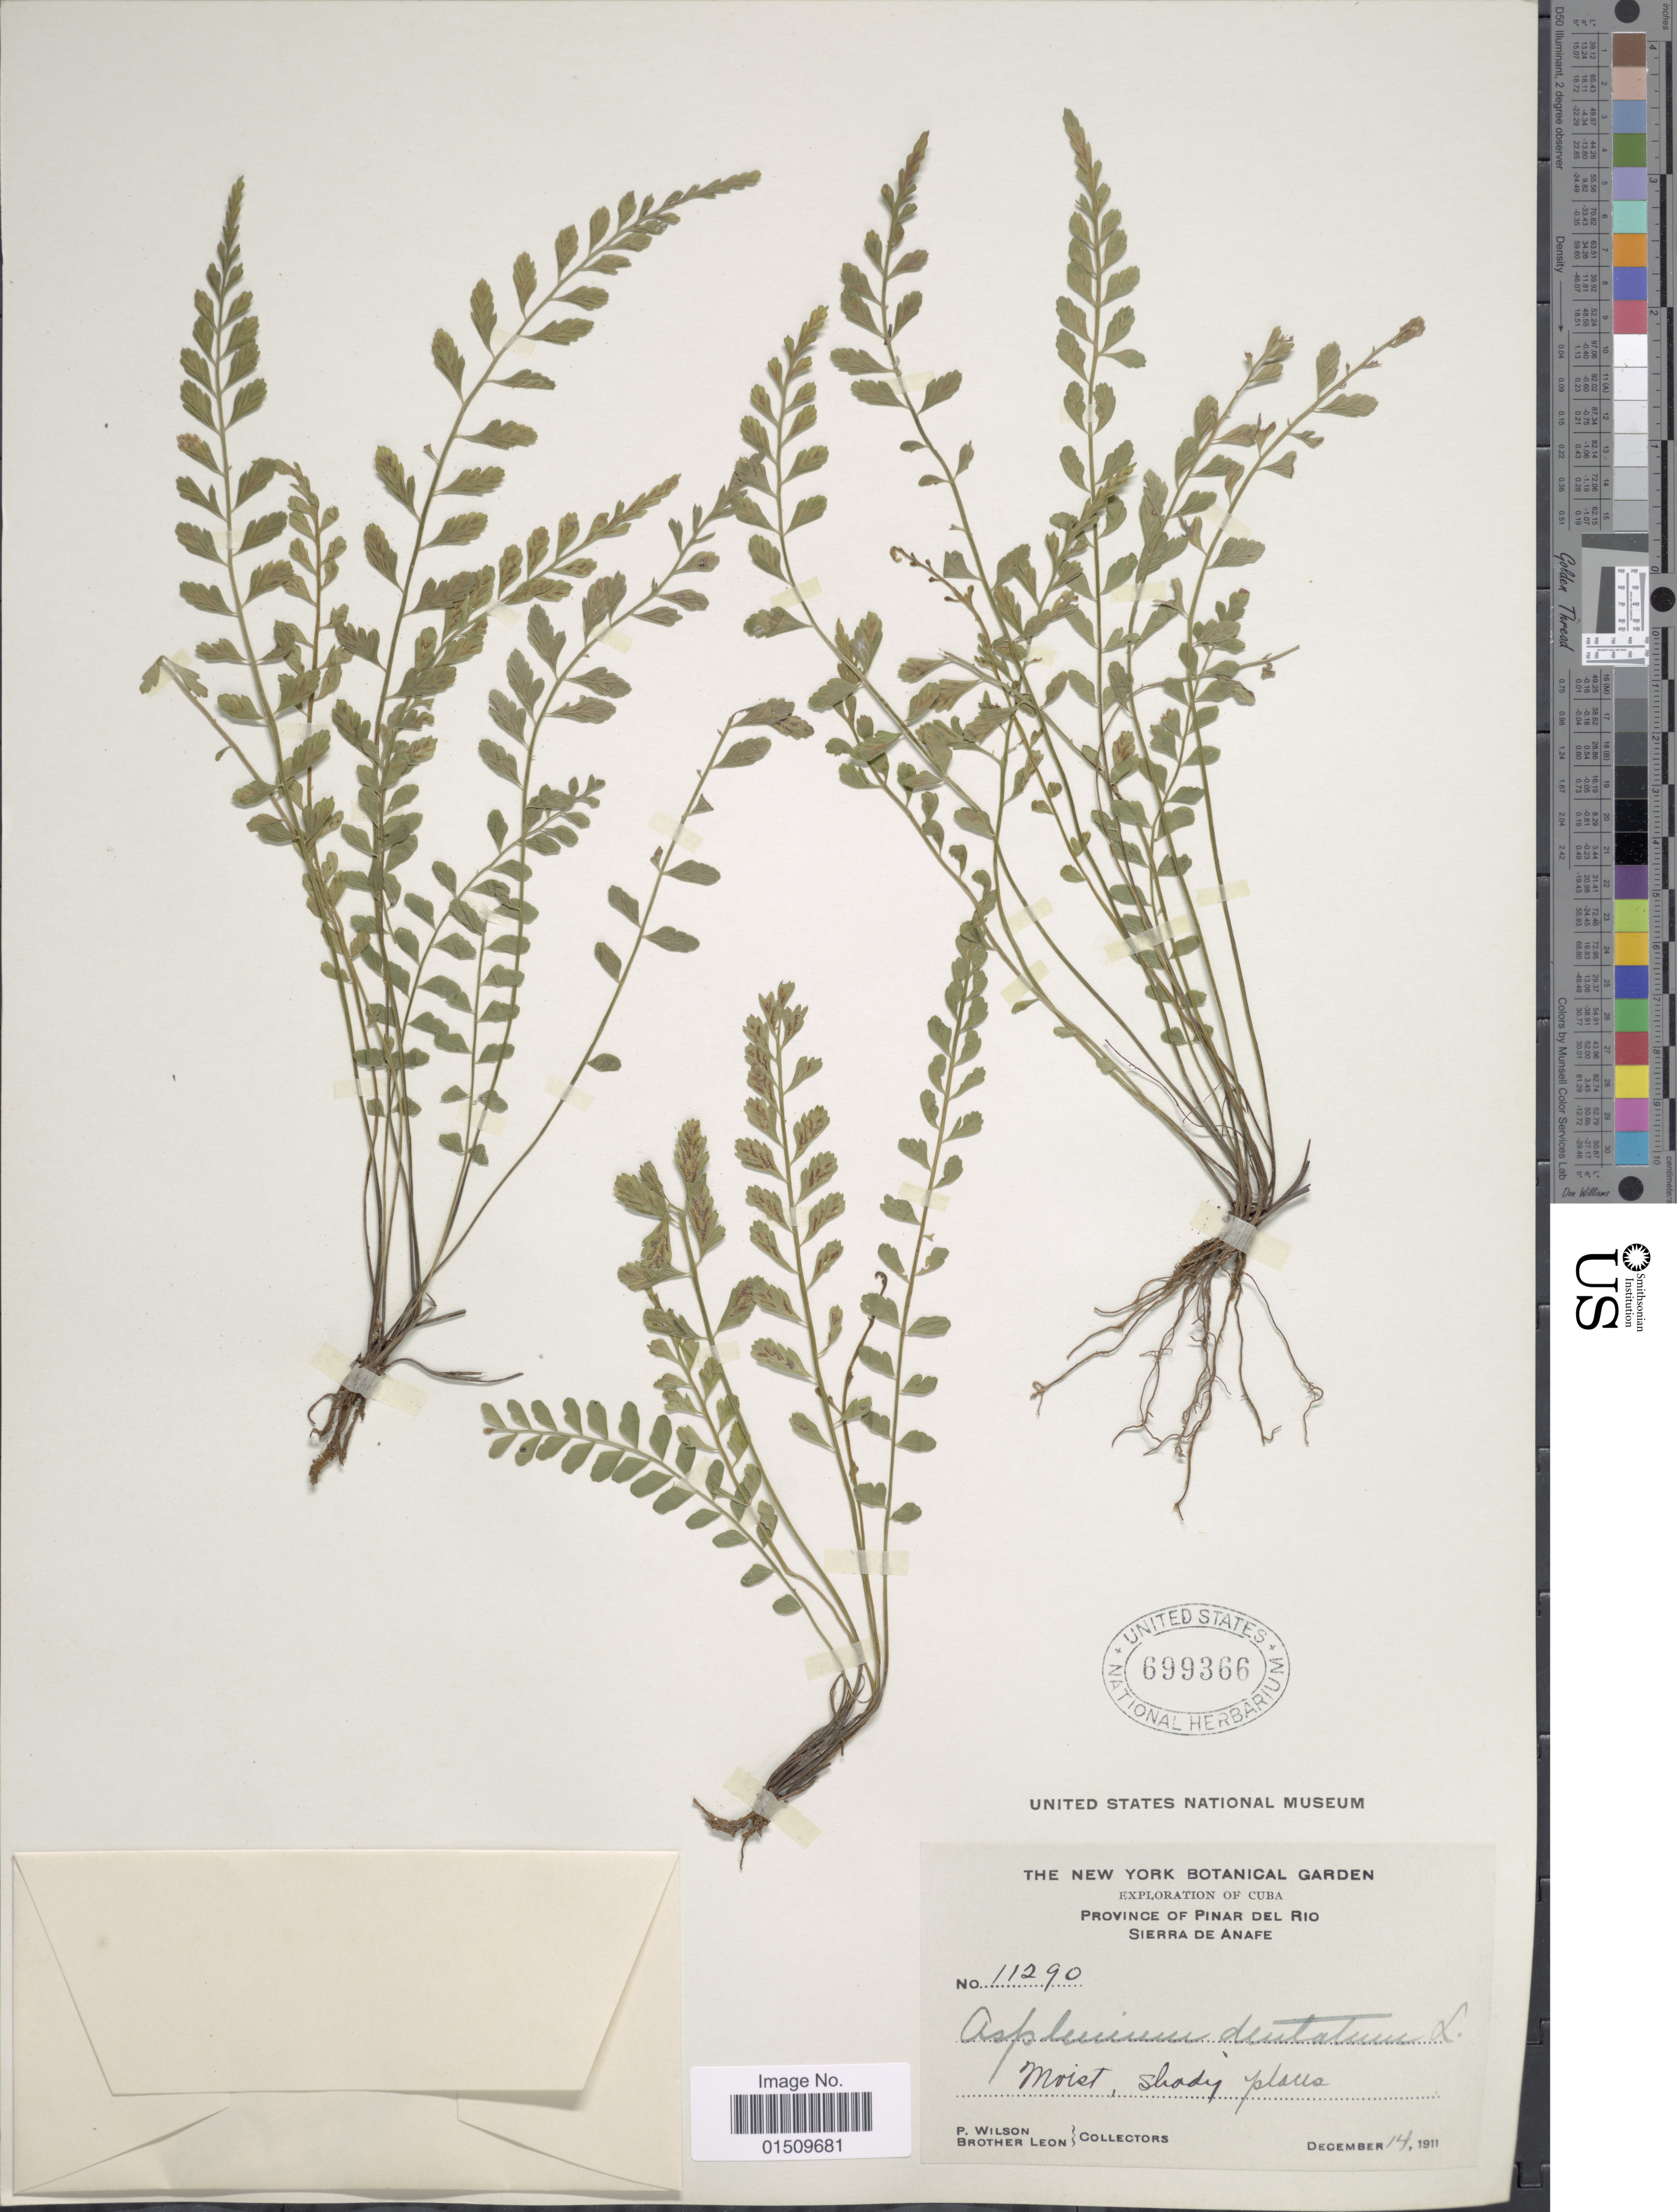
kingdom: Plantae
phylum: Tracheophyta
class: Polypodiopsida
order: Polypodiales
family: Aspleniaceae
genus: Asplenium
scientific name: Asplenium trichomanes-dentatum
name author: L.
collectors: P. Wilson & Bro. León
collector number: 11290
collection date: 1911-12-14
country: Cuba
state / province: Pinar del Río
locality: Cuba, Sierra de Anafe.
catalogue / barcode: US 699366